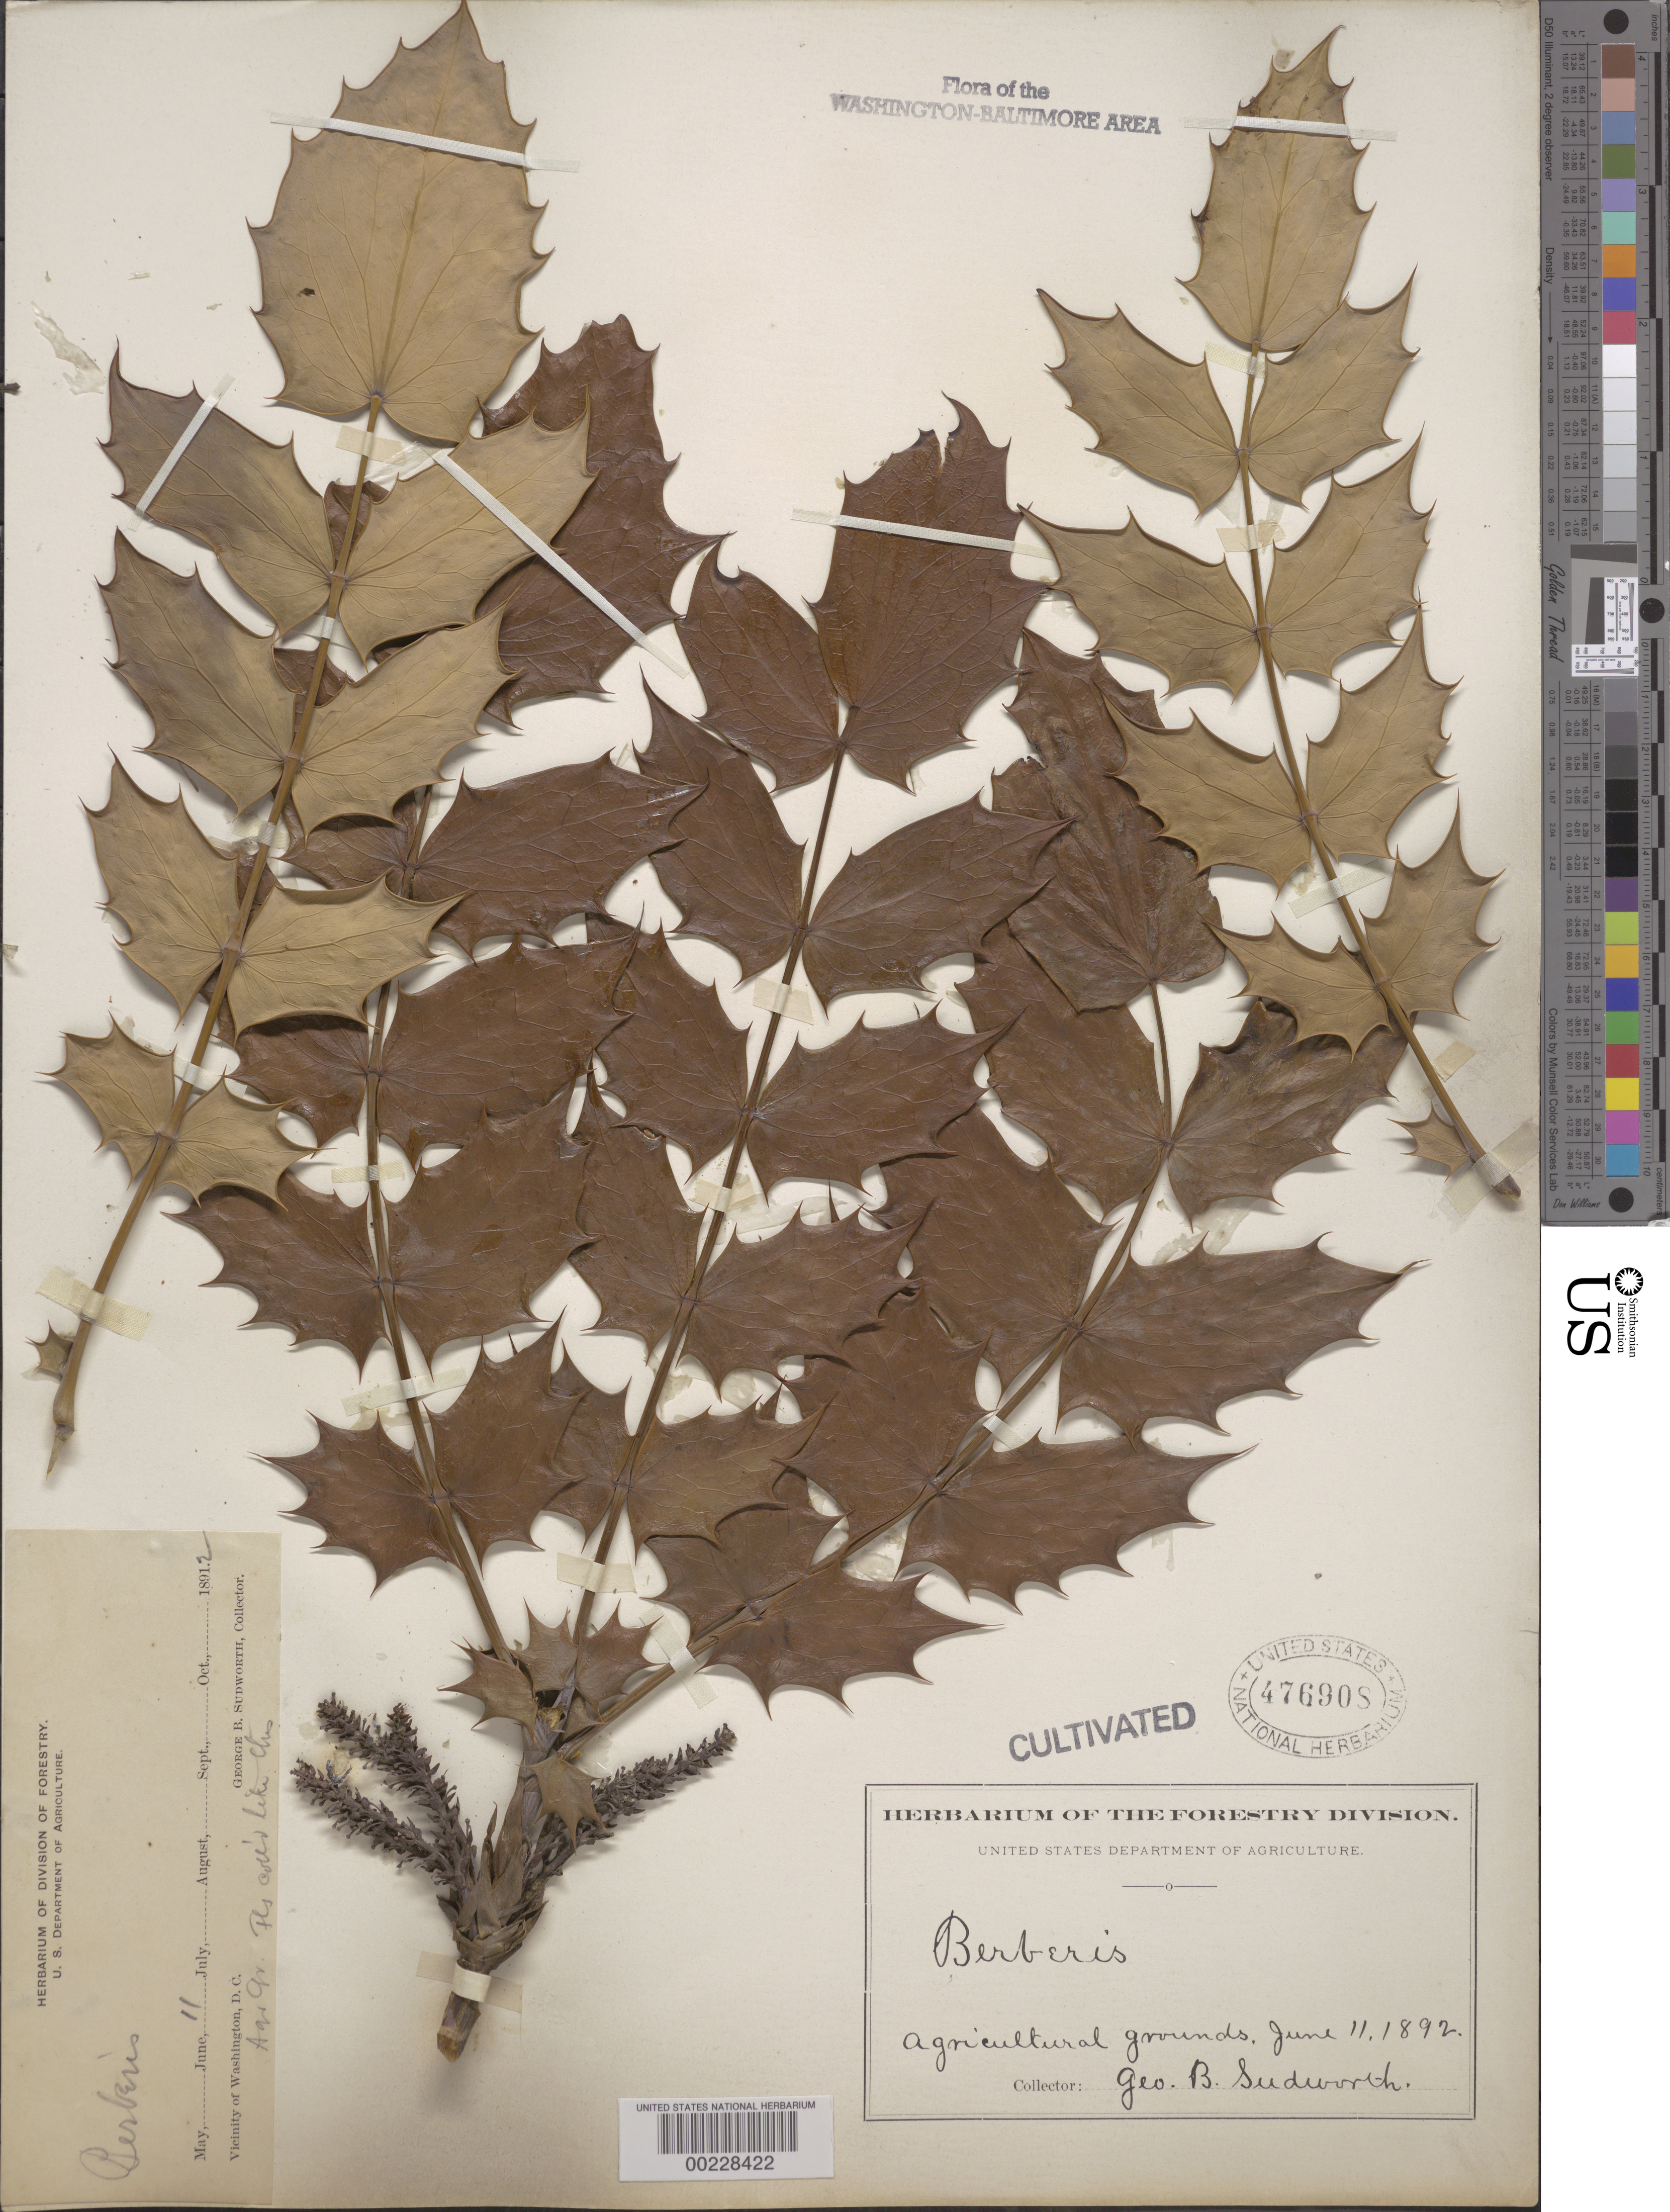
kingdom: Plantae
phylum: Tracheophyta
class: Magnoliopsida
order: Ranunculales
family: Berberidaceae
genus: Mahonia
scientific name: Mahonia napaulensis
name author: DC.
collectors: G. B. Sudworth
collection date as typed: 11 Jun 1892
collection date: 1892-06-11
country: United States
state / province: District of Columbia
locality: Agricultural grounds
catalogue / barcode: US 476908